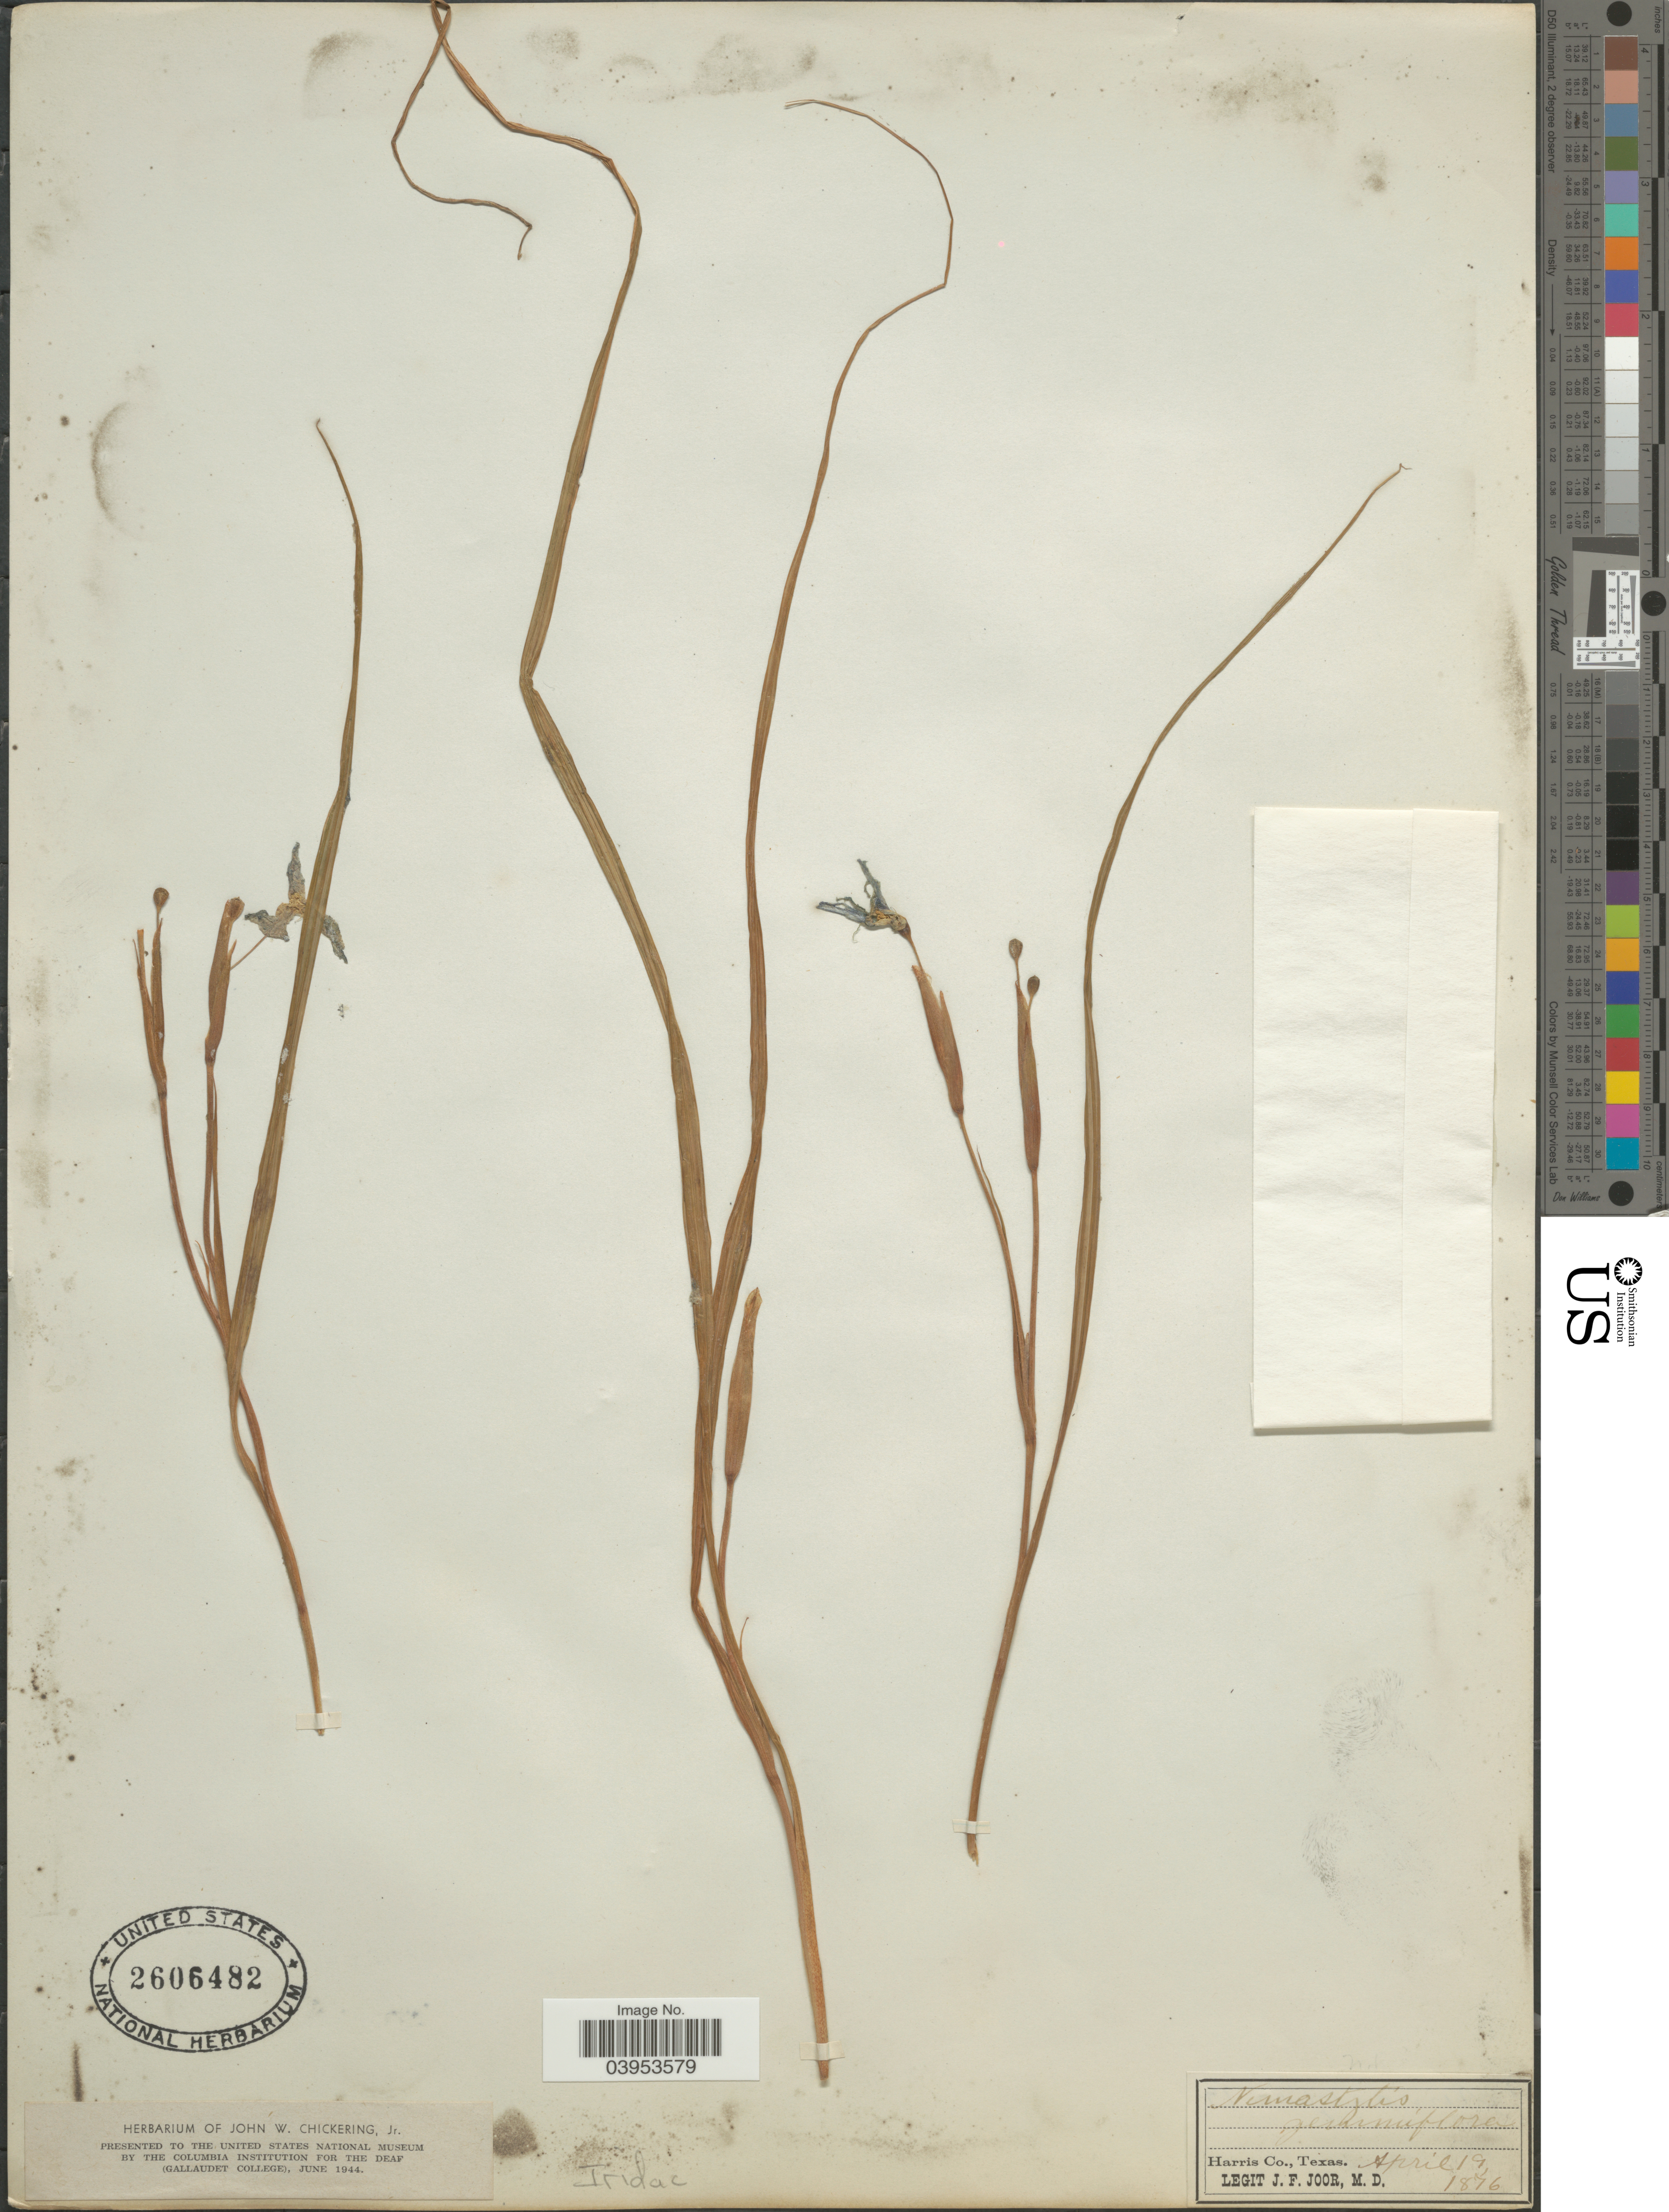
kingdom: Plantae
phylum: Tracheophyta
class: Liliopsida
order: Asparagales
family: Iridaceae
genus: Nemastylis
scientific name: Nemastylis geminiflora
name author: Nutt.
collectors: J. F. Joor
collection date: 1876-04-19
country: United States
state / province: Texas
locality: Harris Co.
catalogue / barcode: US 2606482